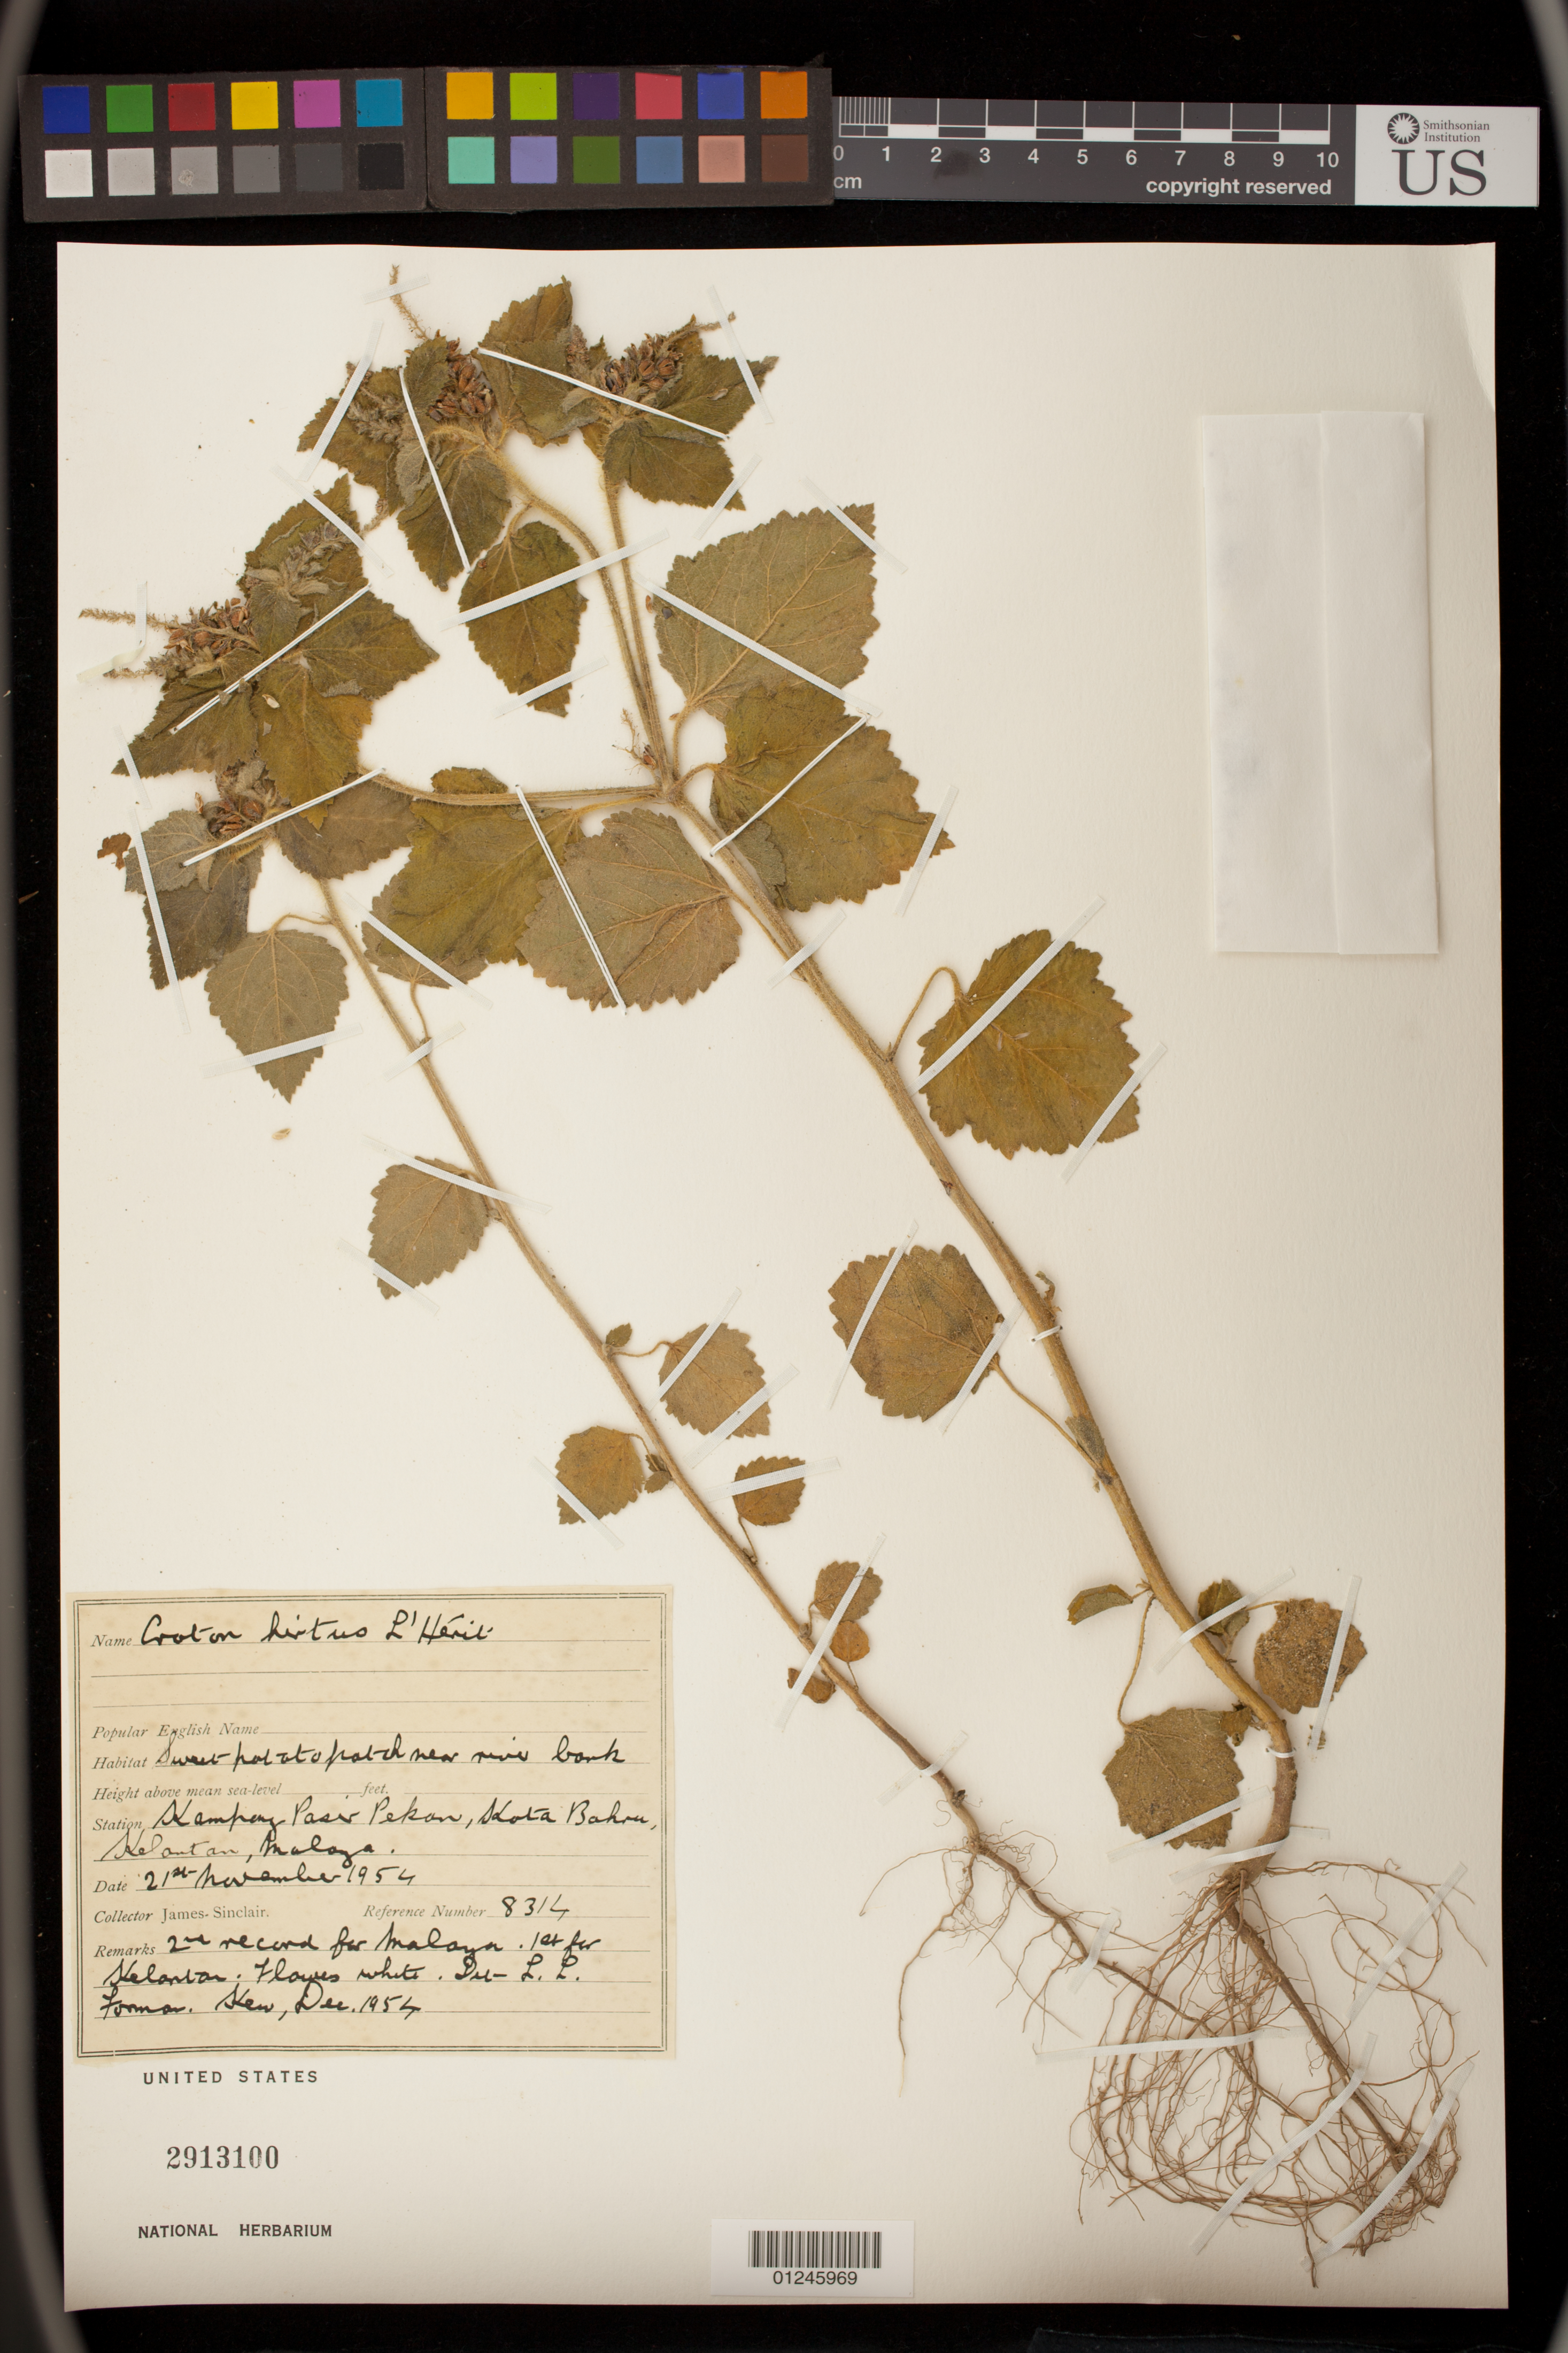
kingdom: Plantae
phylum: Tracheophyta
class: Magnoliopsida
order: Malpighiales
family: Euphorbiaceae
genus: Croton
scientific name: Croton hirtus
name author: L'Hér.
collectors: J. Sinclair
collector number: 8314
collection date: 1954-11-21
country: Malaysia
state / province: Kelantan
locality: Kampong Pasir Pekan, Kota bahru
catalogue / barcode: US 2913100